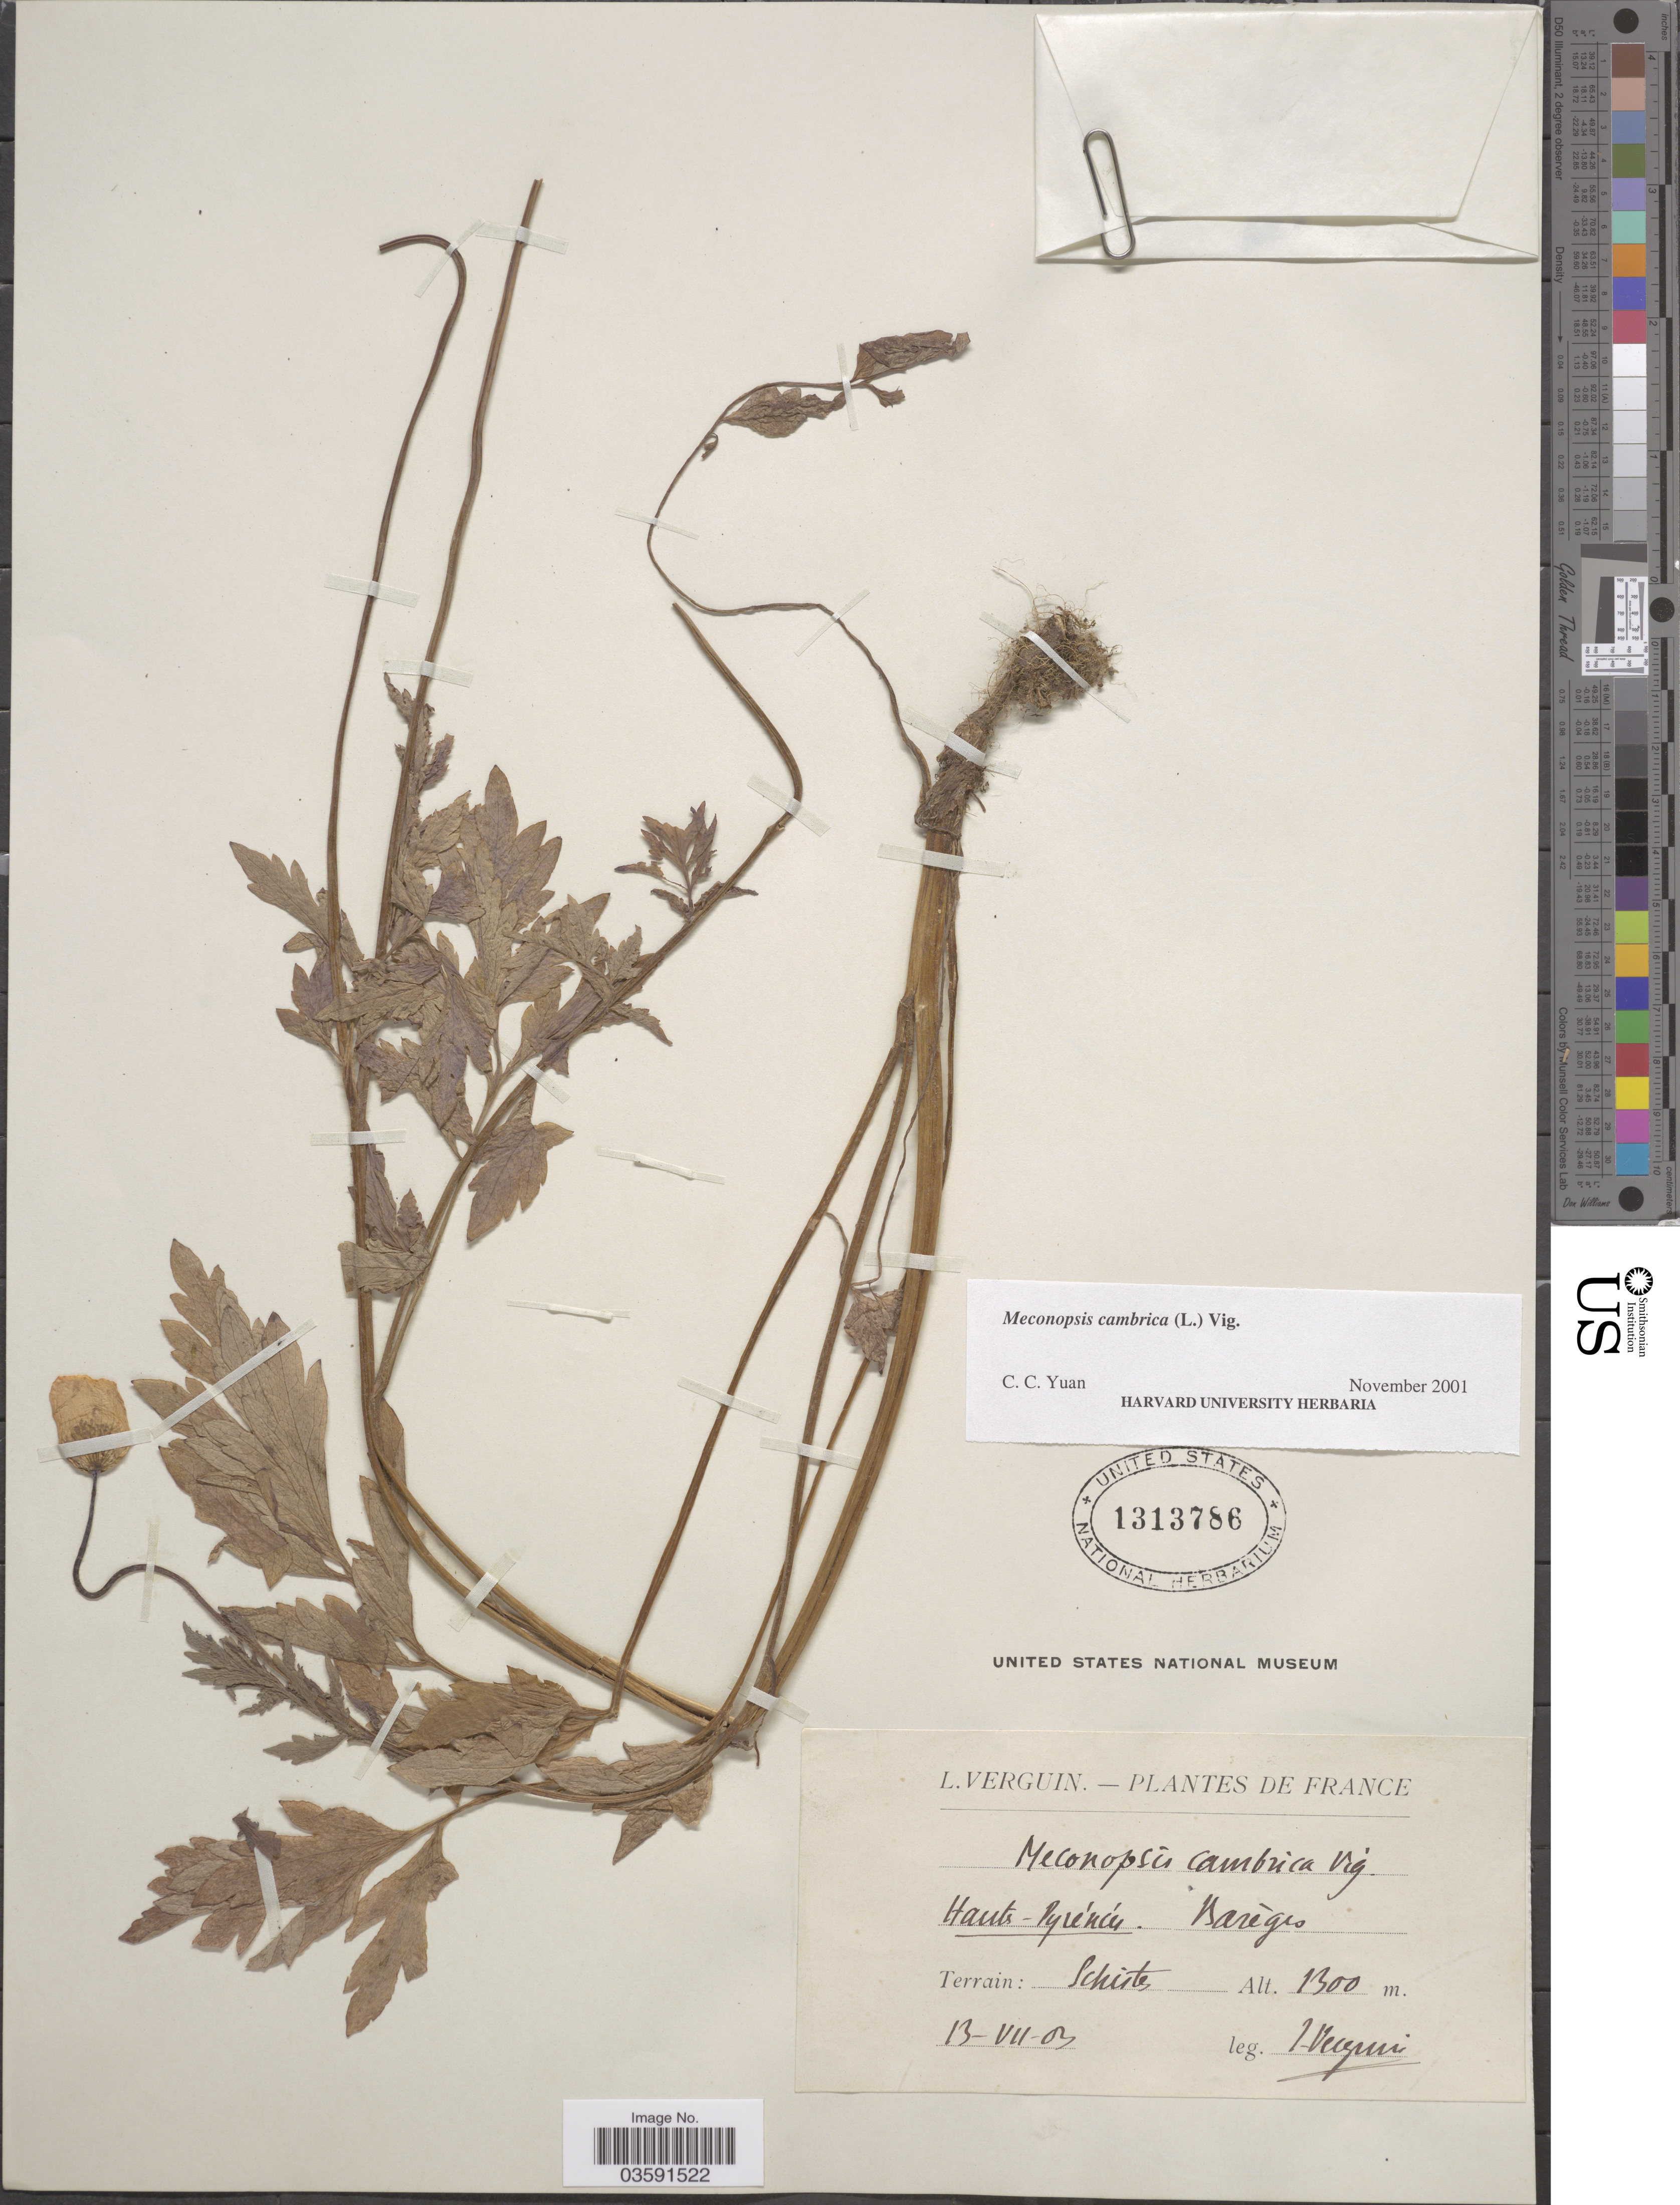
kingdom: Plantae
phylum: Tracheophyta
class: Magnoliopsida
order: Ranunculales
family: Papaveraceae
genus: Papaver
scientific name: Papaver cambricum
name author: L.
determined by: Strong, M. T., (US), Smithsonian Institution - National Museum of Natural History (UNITED STATES)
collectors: L. Verguin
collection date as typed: Transcribed d/m/y: 13/7/3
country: France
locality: Haute-Pyrénées. Barèges.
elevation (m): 1300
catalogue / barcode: US 1313786